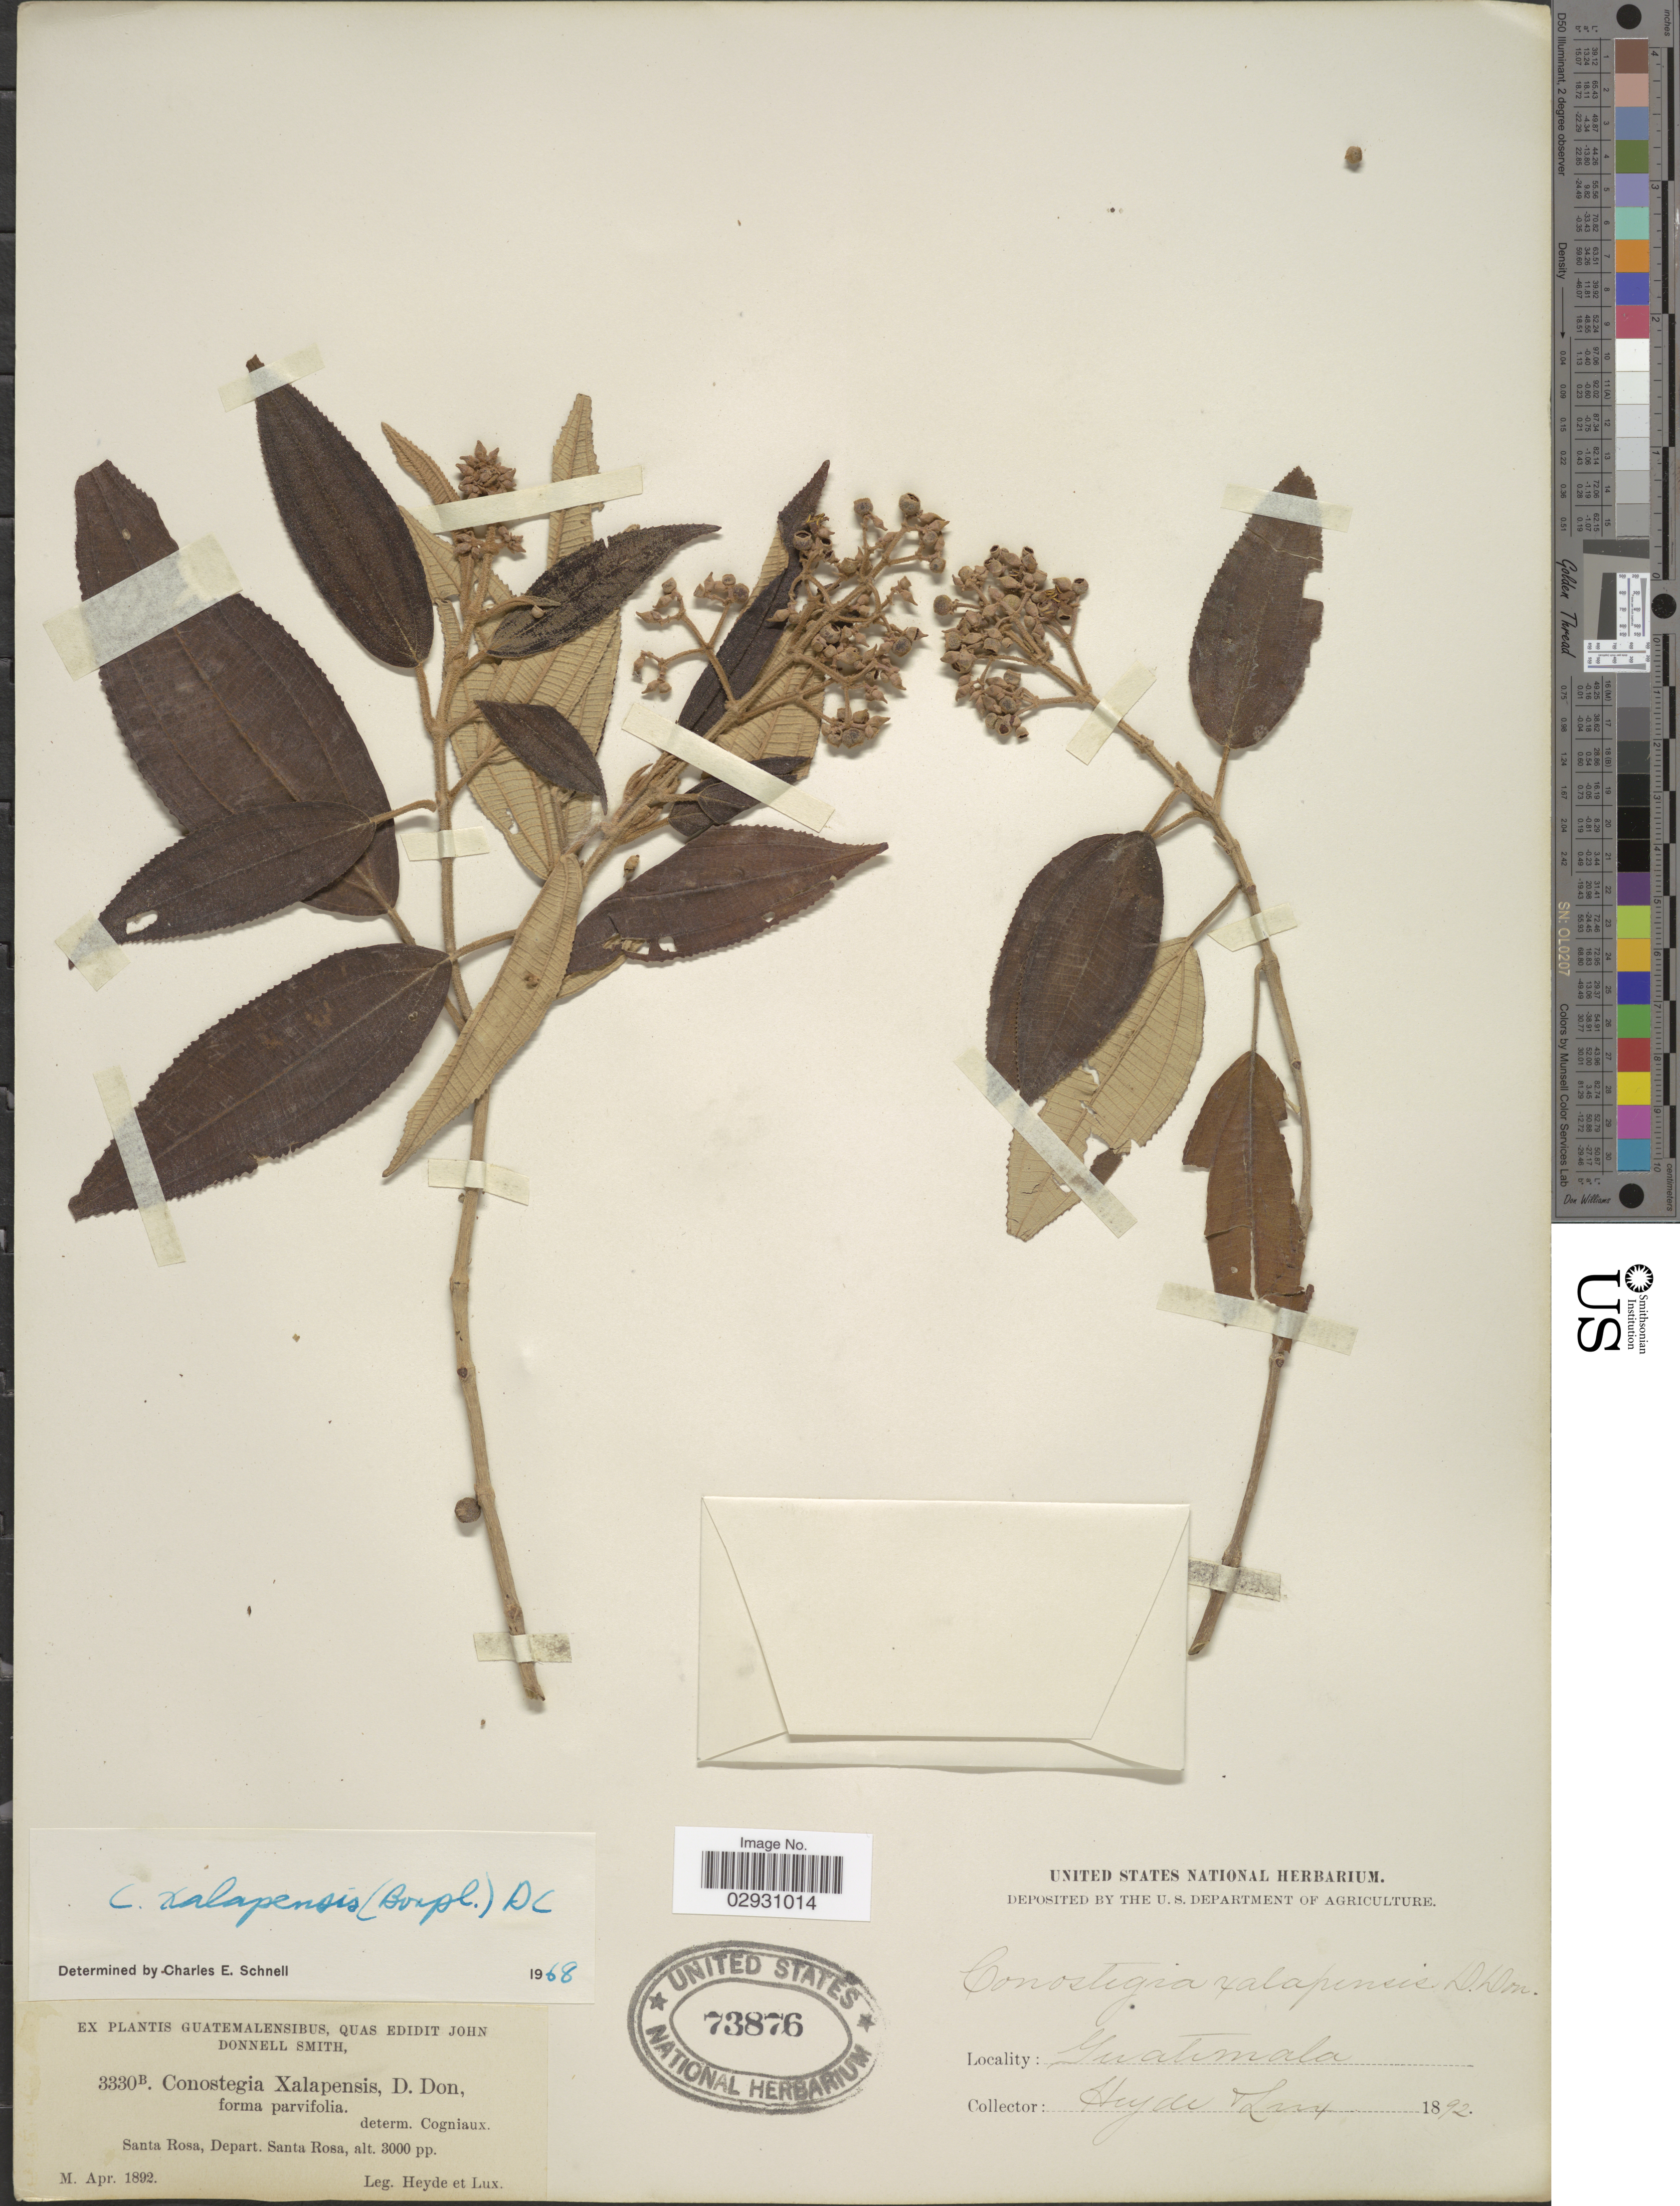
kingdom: Plantae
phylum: Tracheophyta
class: Magnoliopsida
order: Myrtales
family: Melastomataceae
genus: Conostegia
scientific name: Conostegia quadrangularis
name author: Schltdl. ex Steud.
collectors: Heyde & Lux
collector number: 3330B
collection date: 1892-04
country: Guatemala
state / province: Santa Rosa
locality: Santa Rosqa, Depart. Santa Rosa.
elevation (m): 914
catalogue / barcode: US 73876